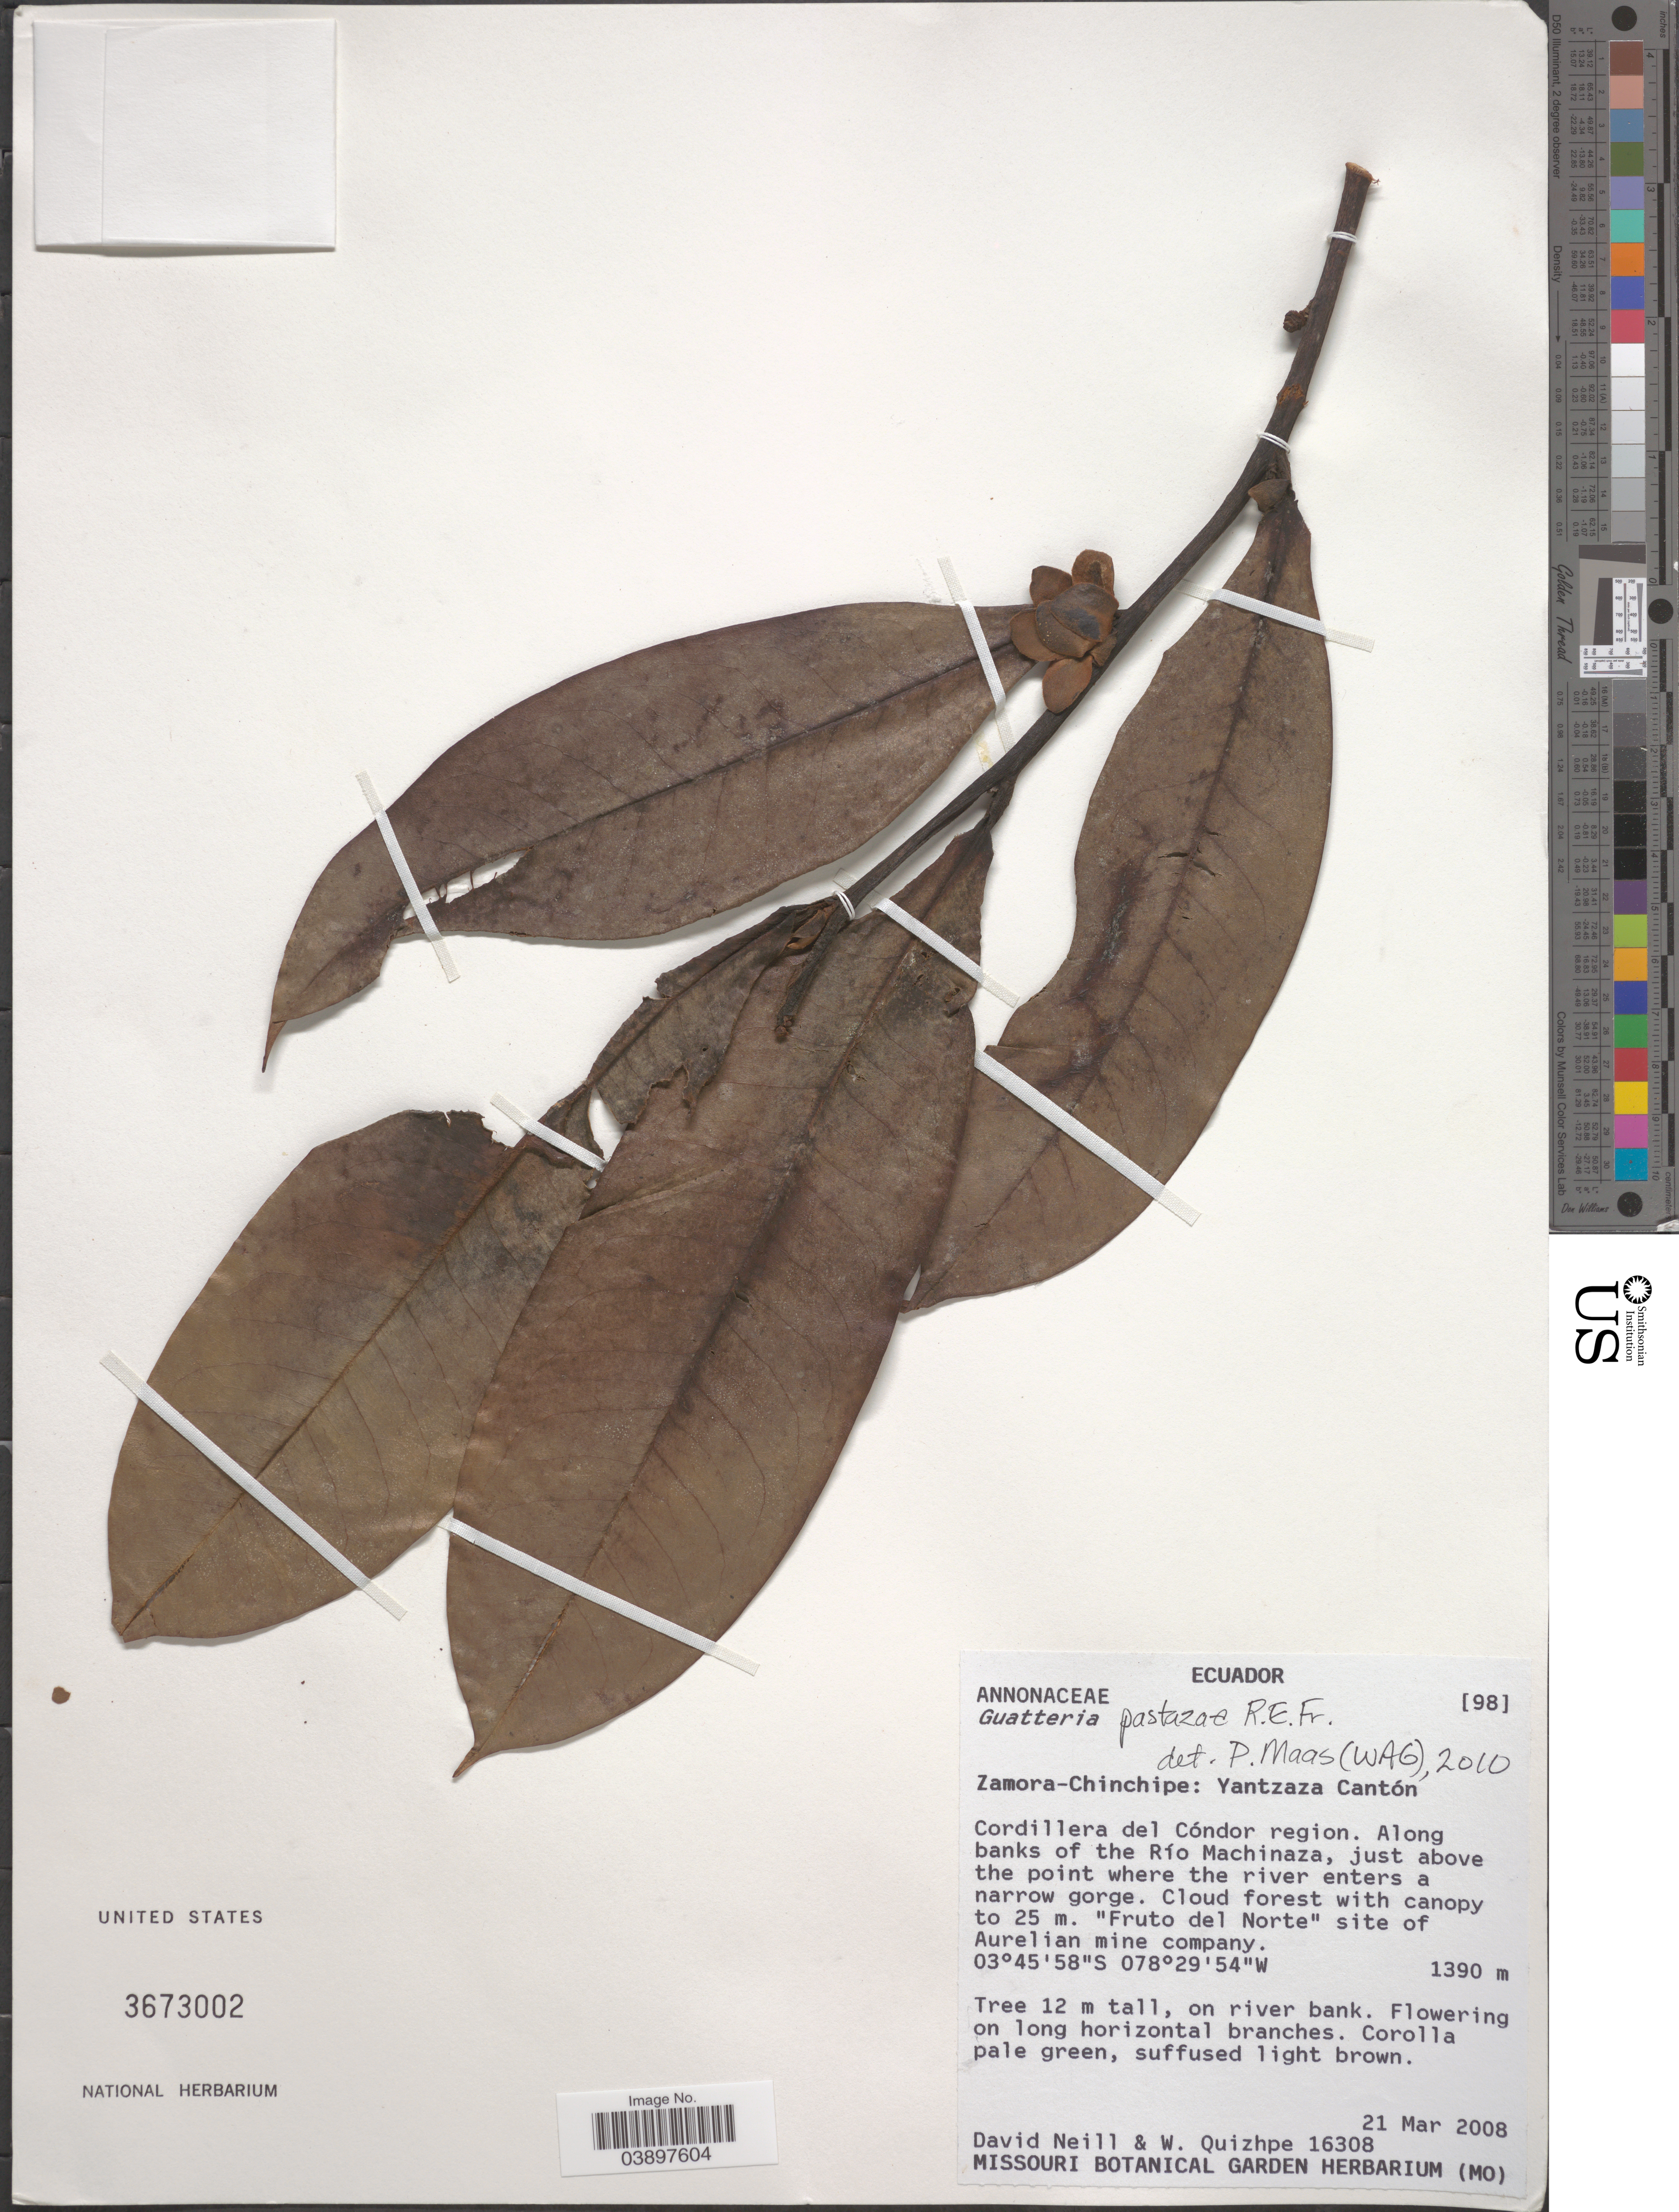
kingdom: Plantae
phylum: Tracheophyta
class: Magnoliopsida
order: Magnoliales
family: Annonaceae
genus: Guatteria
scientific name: Guatteria pastazae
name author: R.E. Fr.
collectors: D. A. Neill & W. Quizhpe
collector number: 16308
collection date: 2008-03-21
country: Ecuador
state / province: Zamora-Chinchipe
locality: Yantzaza Cantón. Cordillera del Cóndor region. Along banks of the Río Machinaza, just above the point where the river enters a narrow gorge. 'Fruto del Norte' site of Aurelian mine company.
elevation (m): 1390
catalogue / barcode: US 3673002